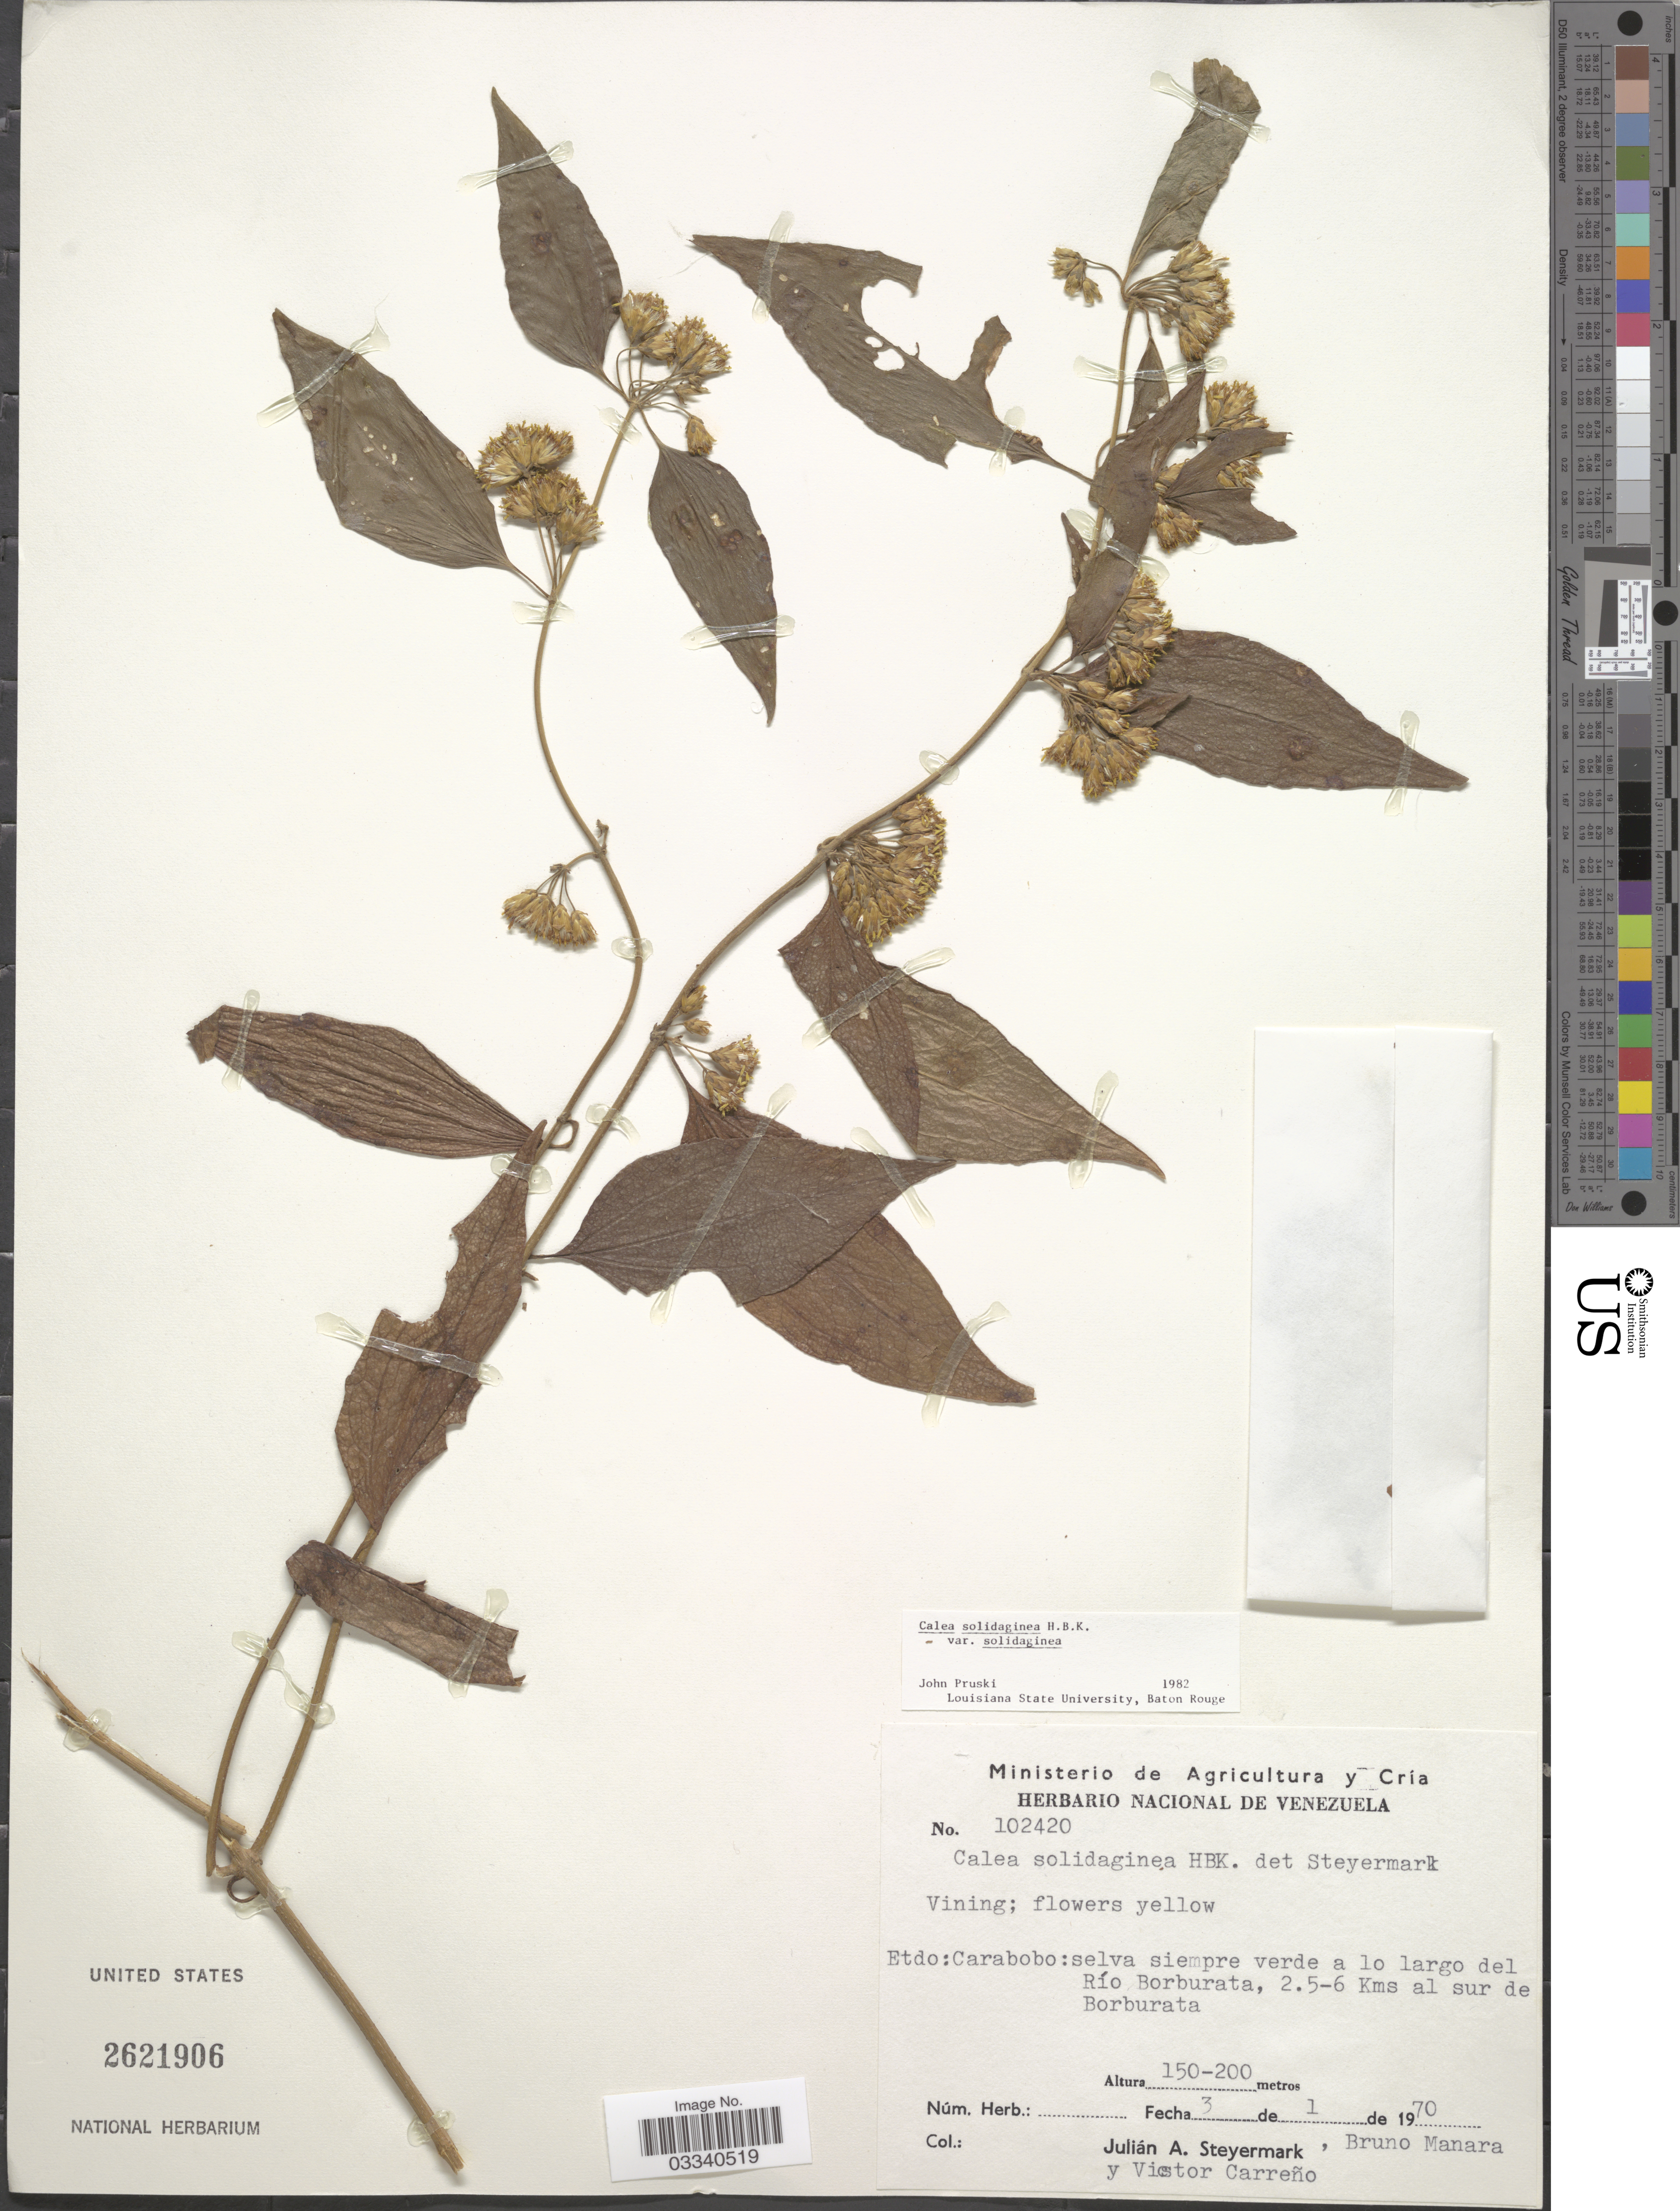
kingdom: Plantae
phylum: Tracheophyta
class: Magnoliopsida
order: Asterales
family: Asteraceae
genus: Calea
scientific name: Calea solidaginea var. solidaginea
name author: Kunth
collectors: J. Steyermark, B. Manara & V. Carreño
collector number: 102420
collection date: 1970-01-03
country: Venezuela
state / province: Carabobo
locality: Selva siempre verde a lo largo del Río Borburata, 2.5-6 Kms al sur de Borburata.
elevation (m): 150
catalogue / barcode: US 2621906